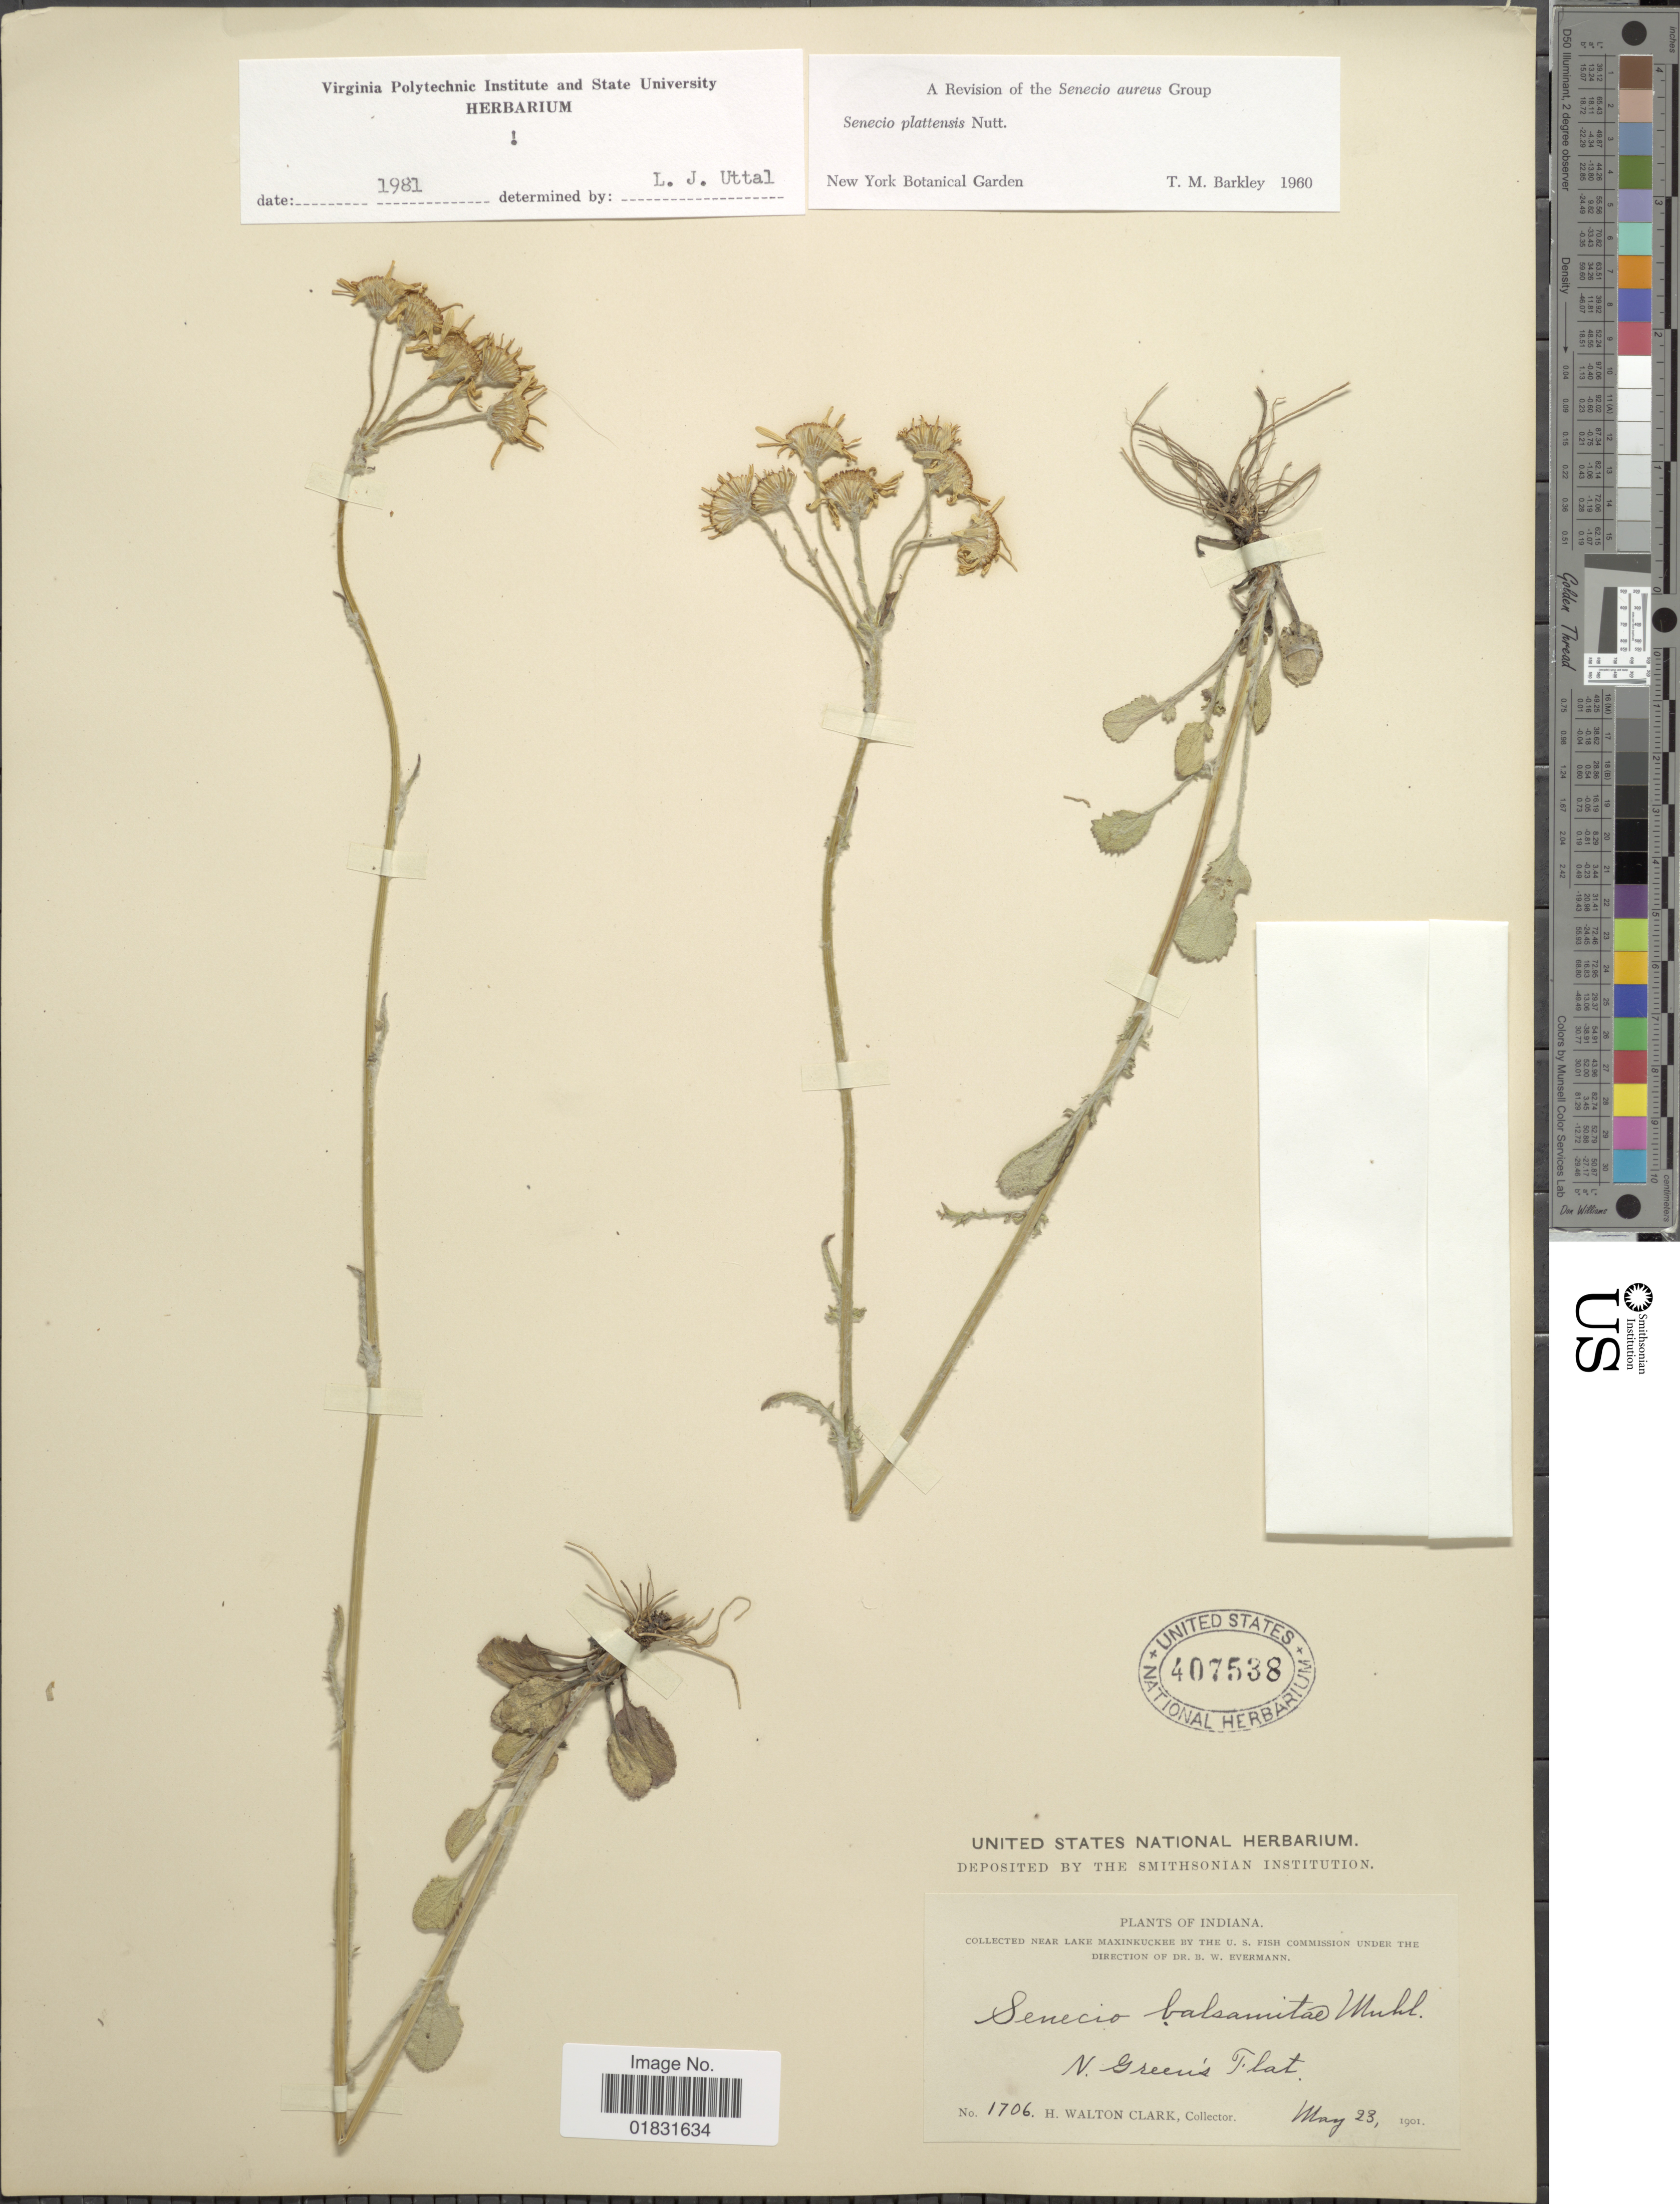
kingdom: Plantae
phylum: Tracheophyta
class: Magnoliopsida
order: Asterales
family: Asteraceae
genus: Packera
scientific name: Packera plattensis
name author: W.A. Weber & Á. Löve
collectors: H. W. Clark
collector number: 1706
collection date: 1901-05-23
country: United States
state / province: Indiana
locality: Near Lake Maxinkuckee, N Green's Flat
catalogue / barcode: US 407538